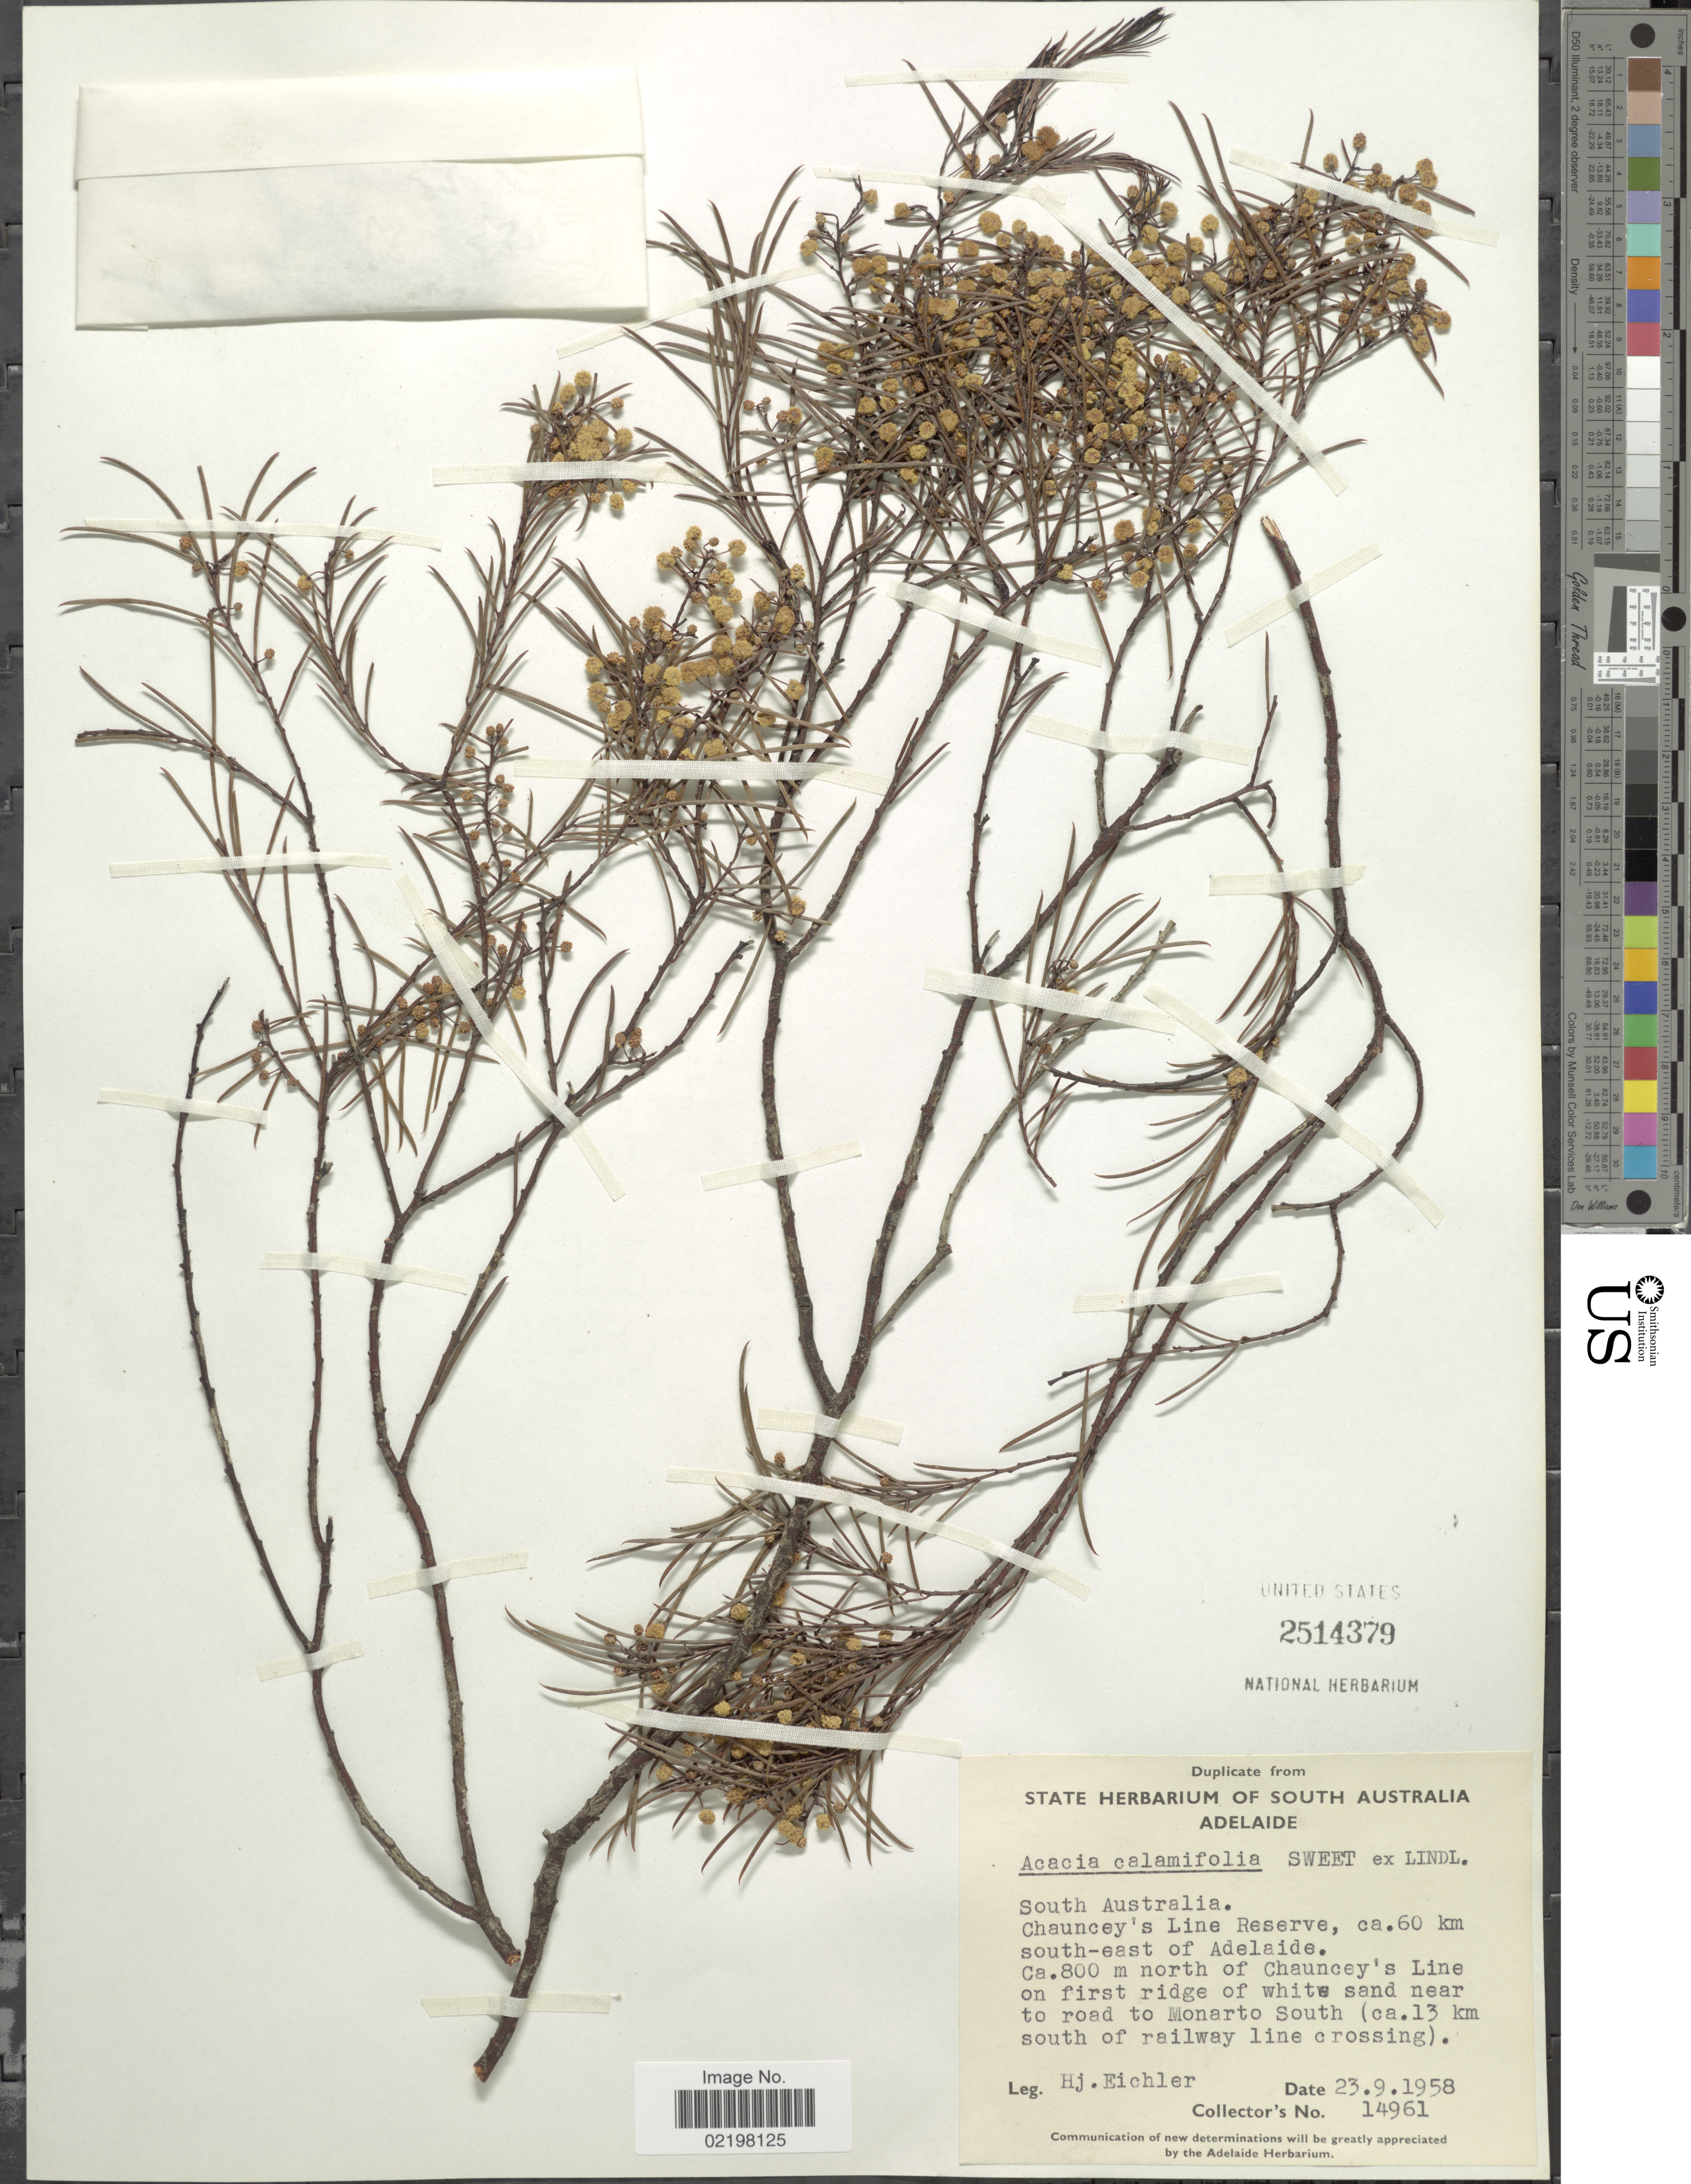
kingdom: Plantae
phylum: Tracheophyta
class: Magnoliopsida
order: Fabales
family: Fabaceae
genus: Acacia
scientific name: Acacia calamifolia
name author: Lindl.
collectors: H. Eichler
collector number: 14961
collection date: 1958-09-23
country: Australia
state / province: South Australia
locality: South Australia, Chauncey's Line Reserve, 60 km south-east of Adelaids, 800 m north of Chauncey's Line on first ridge of white sand near to road to Monarto South (13 km south of railway line crossing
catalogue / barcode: US 2514379